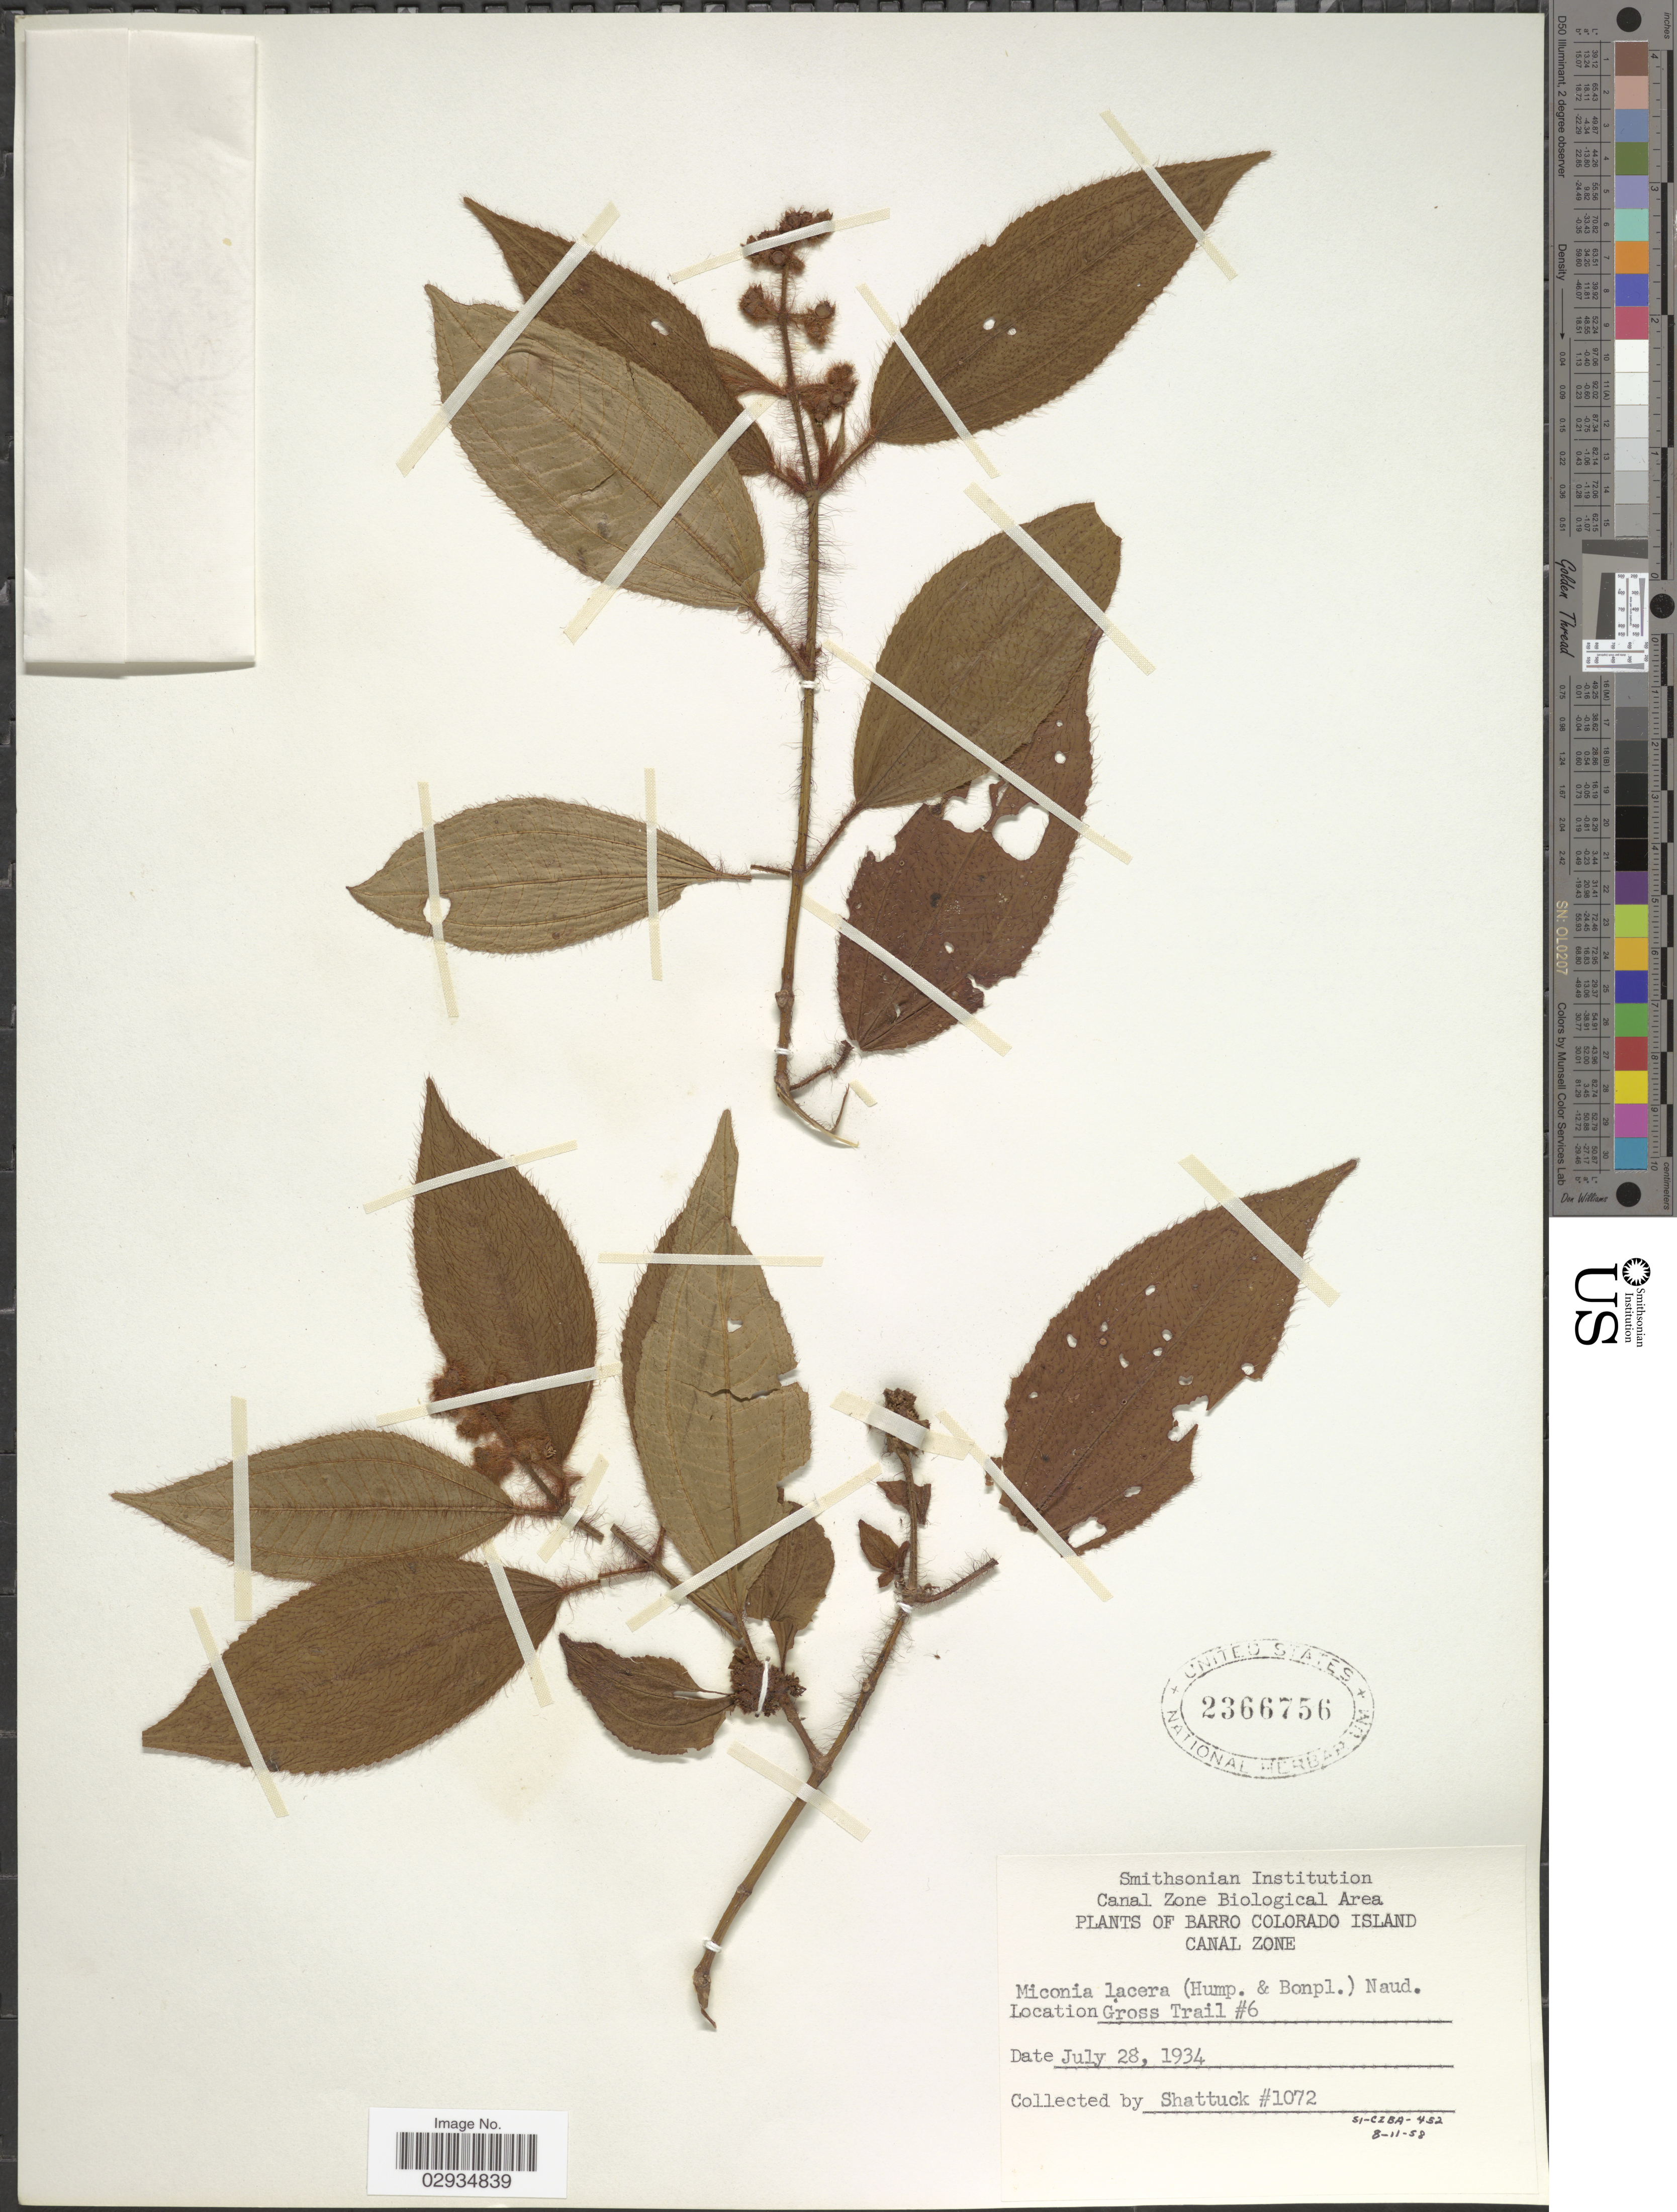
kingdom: Plantae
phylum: Tracheophyta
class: Magnoliopsida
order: Myrtales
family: Melastomataceae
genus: Miconia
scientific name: Miconia lacera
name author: (Bonpl.) Naudin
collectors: Shattuck, --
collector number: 1072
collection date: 1934-07-28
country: Panama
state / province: Panamá Oeste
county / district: Canal Zone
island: Barro Colorado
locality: Barro Colorado Island. Canal Zone. Gross Trail #6.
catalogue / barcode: US 2366756